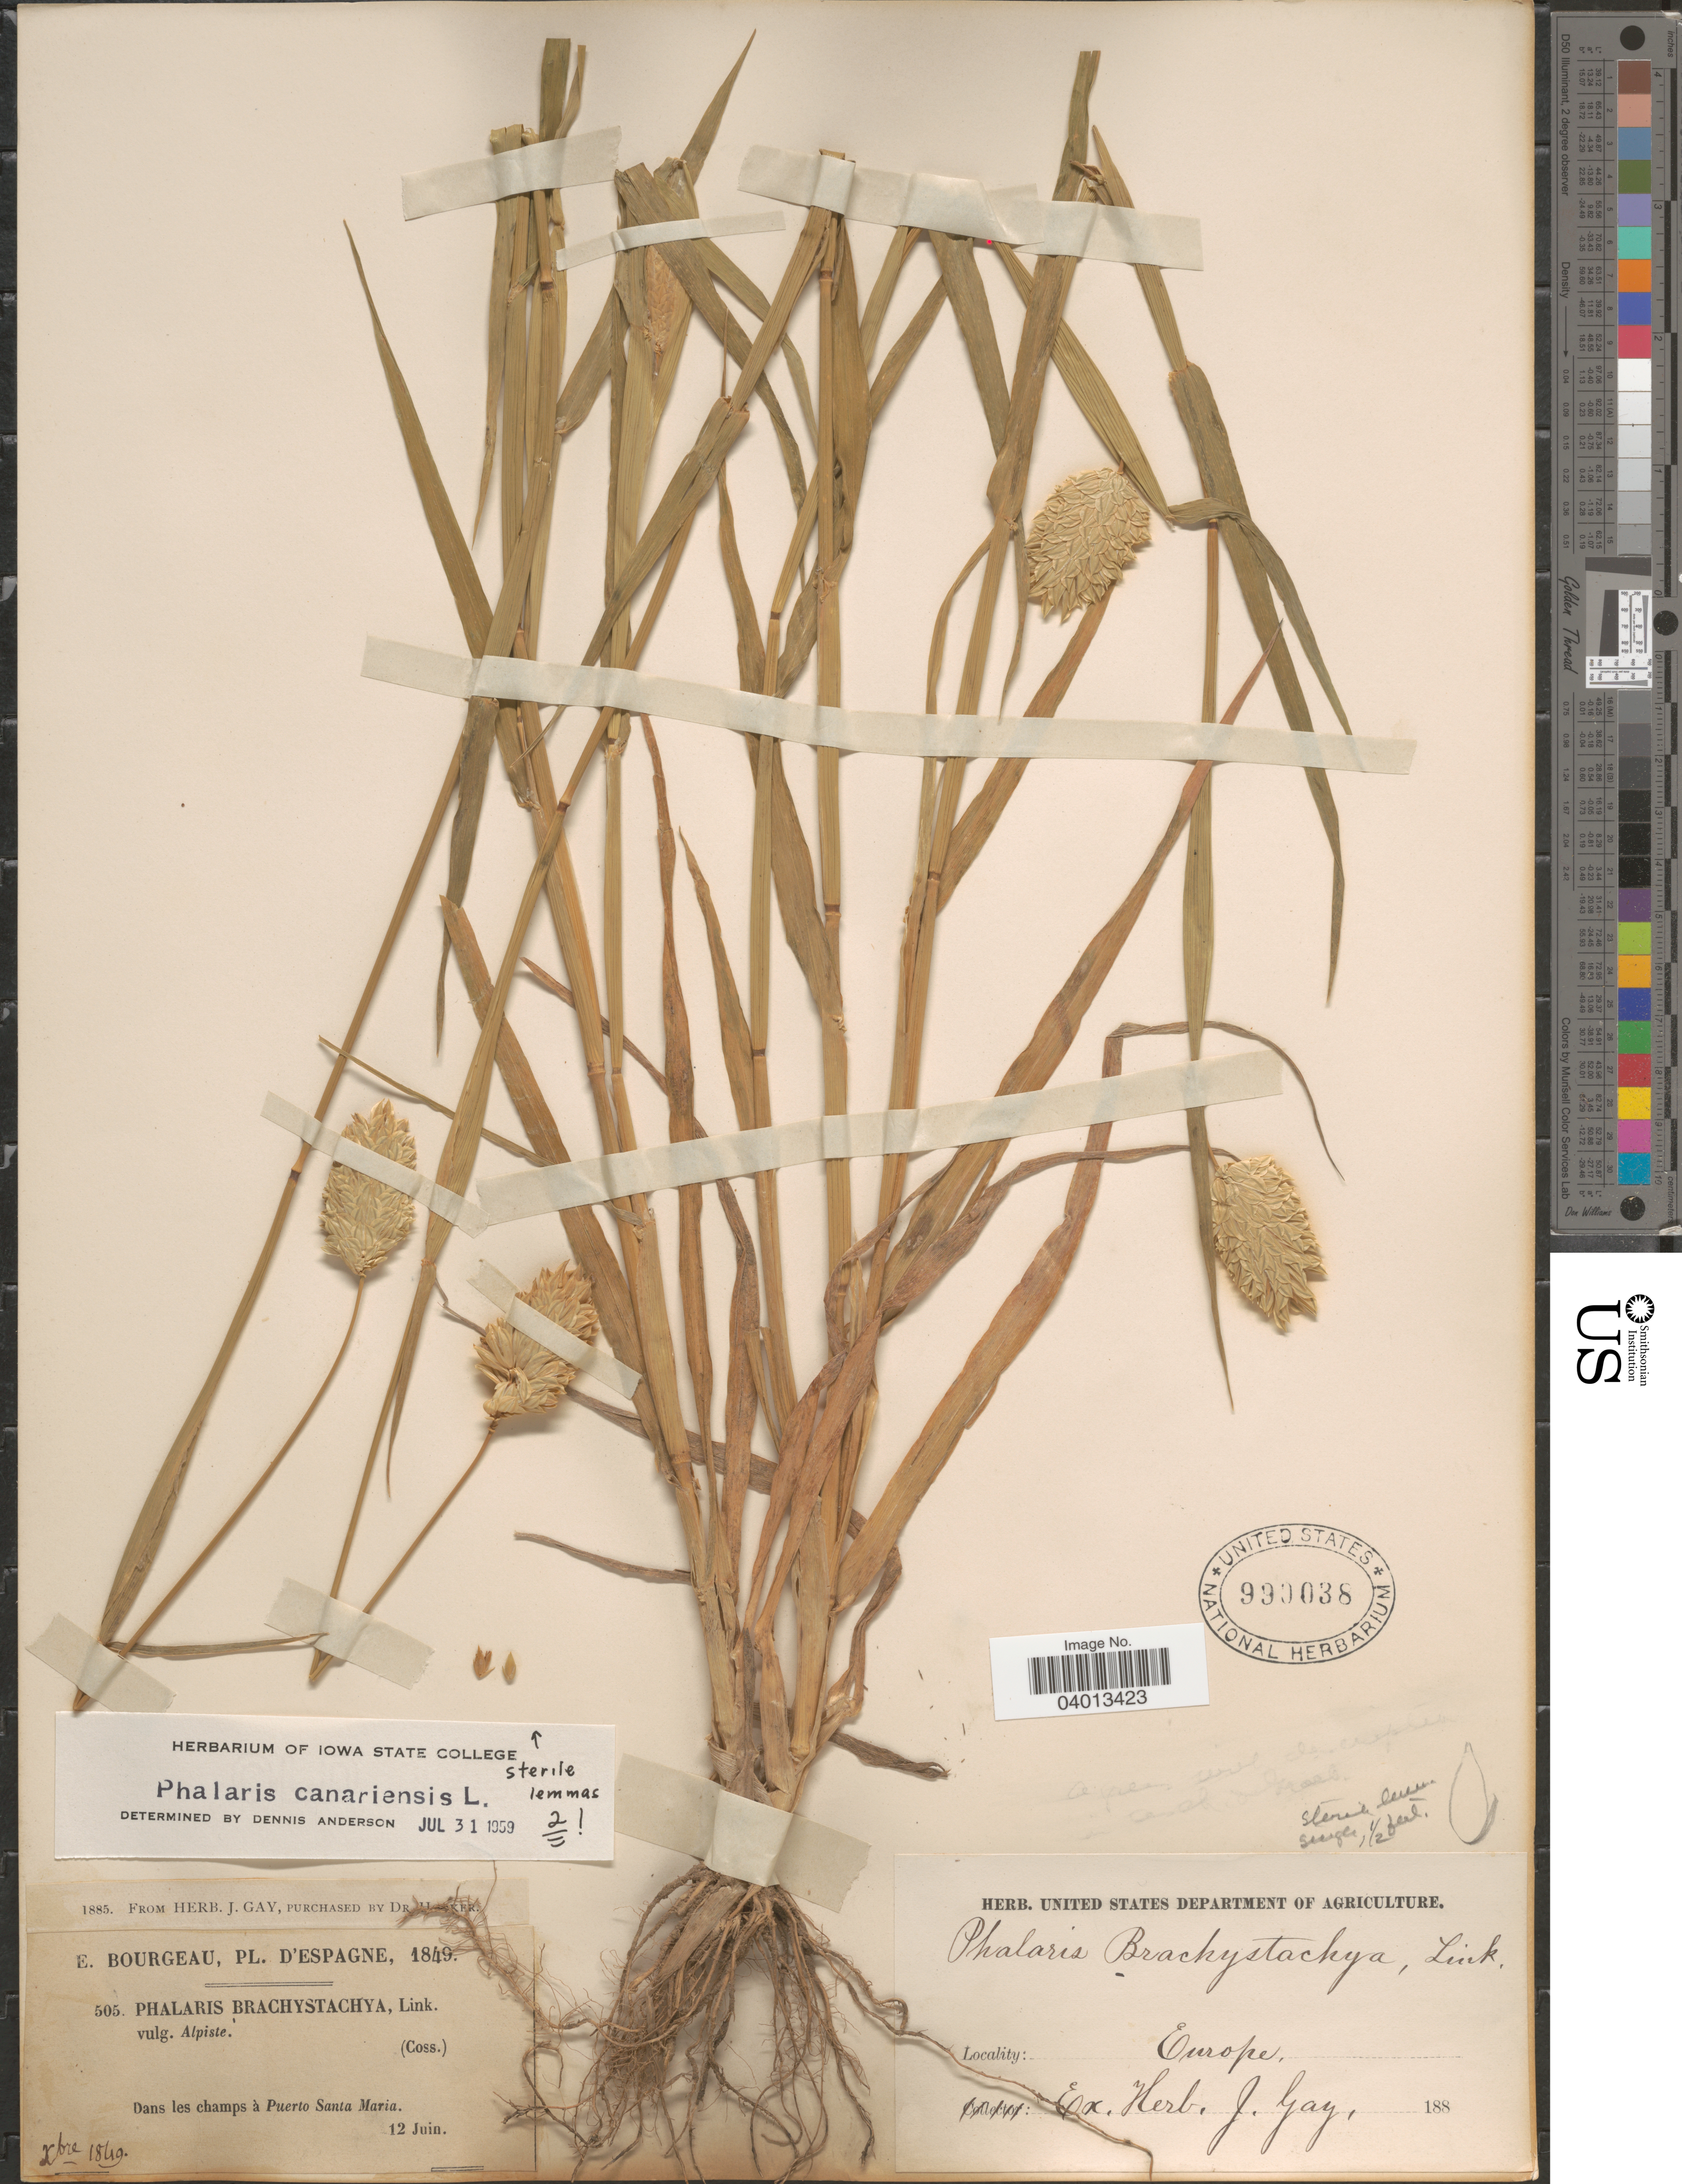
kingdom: Plantae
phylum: Tracheophyta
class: Liliopsida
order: Poales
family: Poaceae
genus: Phalaris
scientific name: Phalaris canariensis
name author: L.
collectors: E. Bourgeau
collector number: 505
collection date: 1849-06-12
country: Spain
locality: D'Espagne. Dans les champs à Puerto Santa Maria. Europe.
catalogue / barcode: US 990038